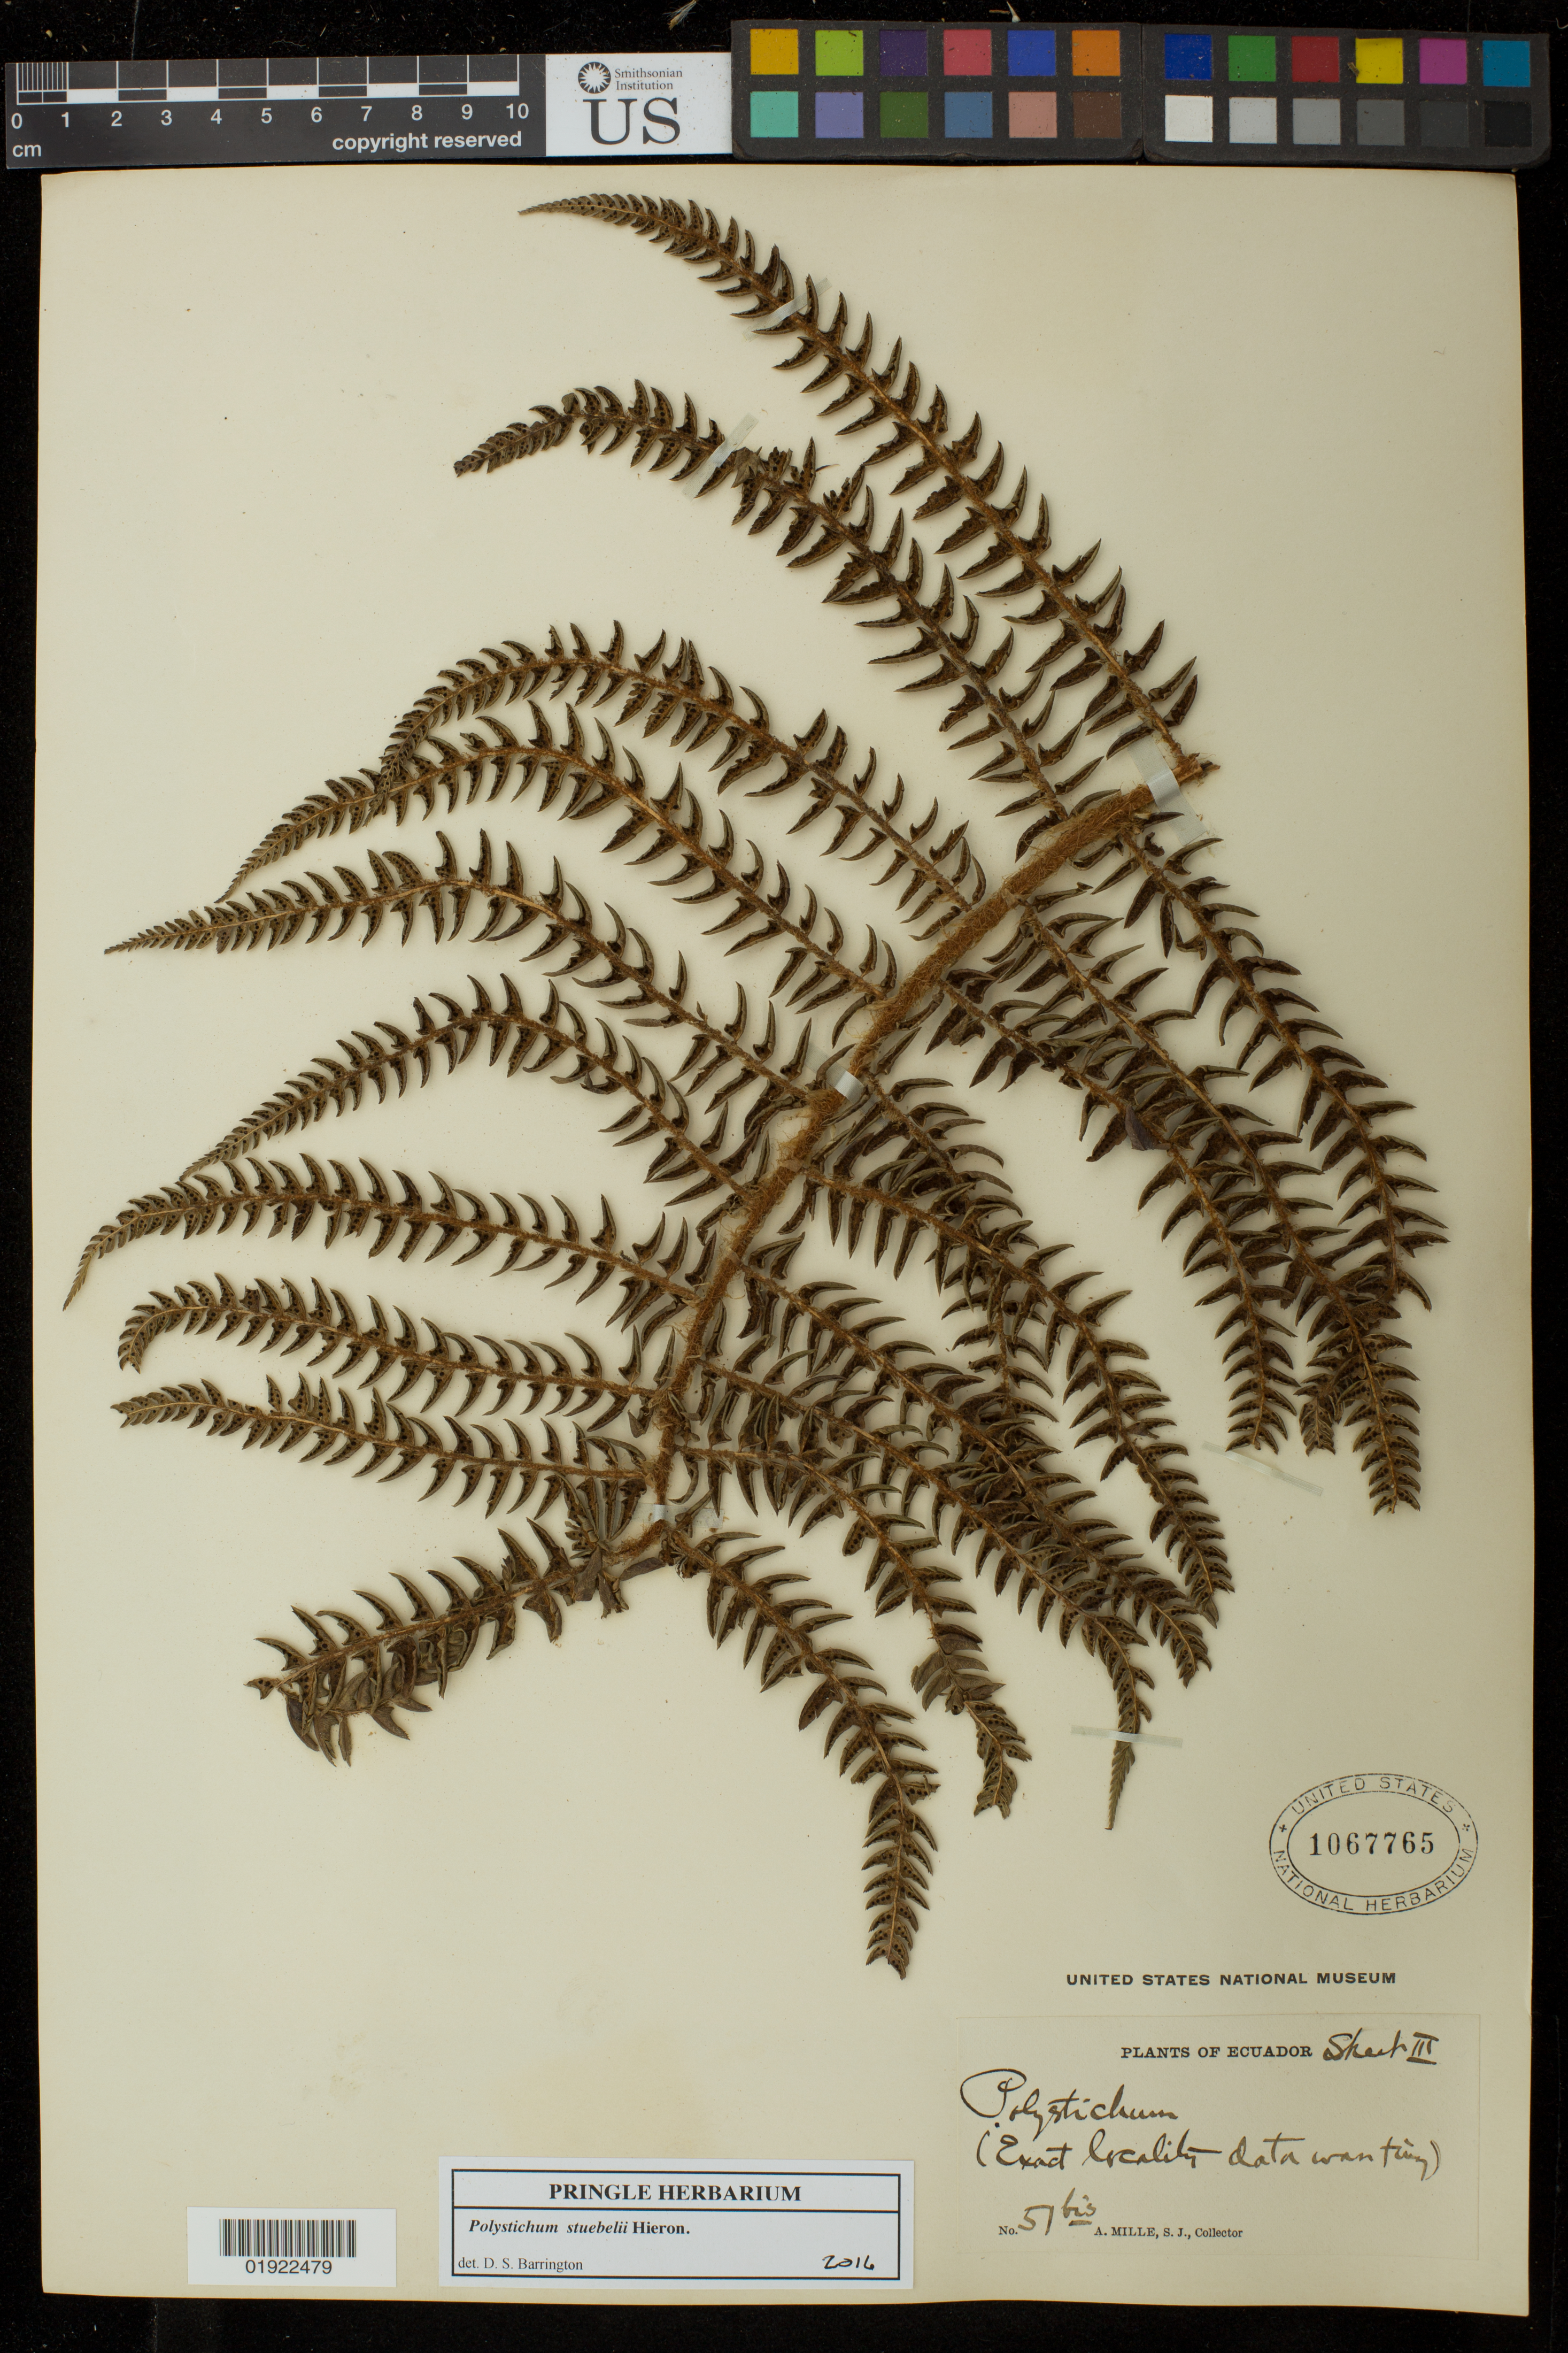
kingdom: Plantae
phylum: Tracheophyta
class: Polypodiopsida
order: Polypodiales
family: Dryopteridaceae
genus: Polystichum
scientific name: Polystichum steubelii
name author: Hieron.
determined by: Barrington, D. S., Curator (VT), University of Vermont (UNITED STATES)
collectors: A. Mille S.J.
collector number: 51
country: Ecuador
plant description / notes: Sheet III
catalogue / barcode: US 1067765